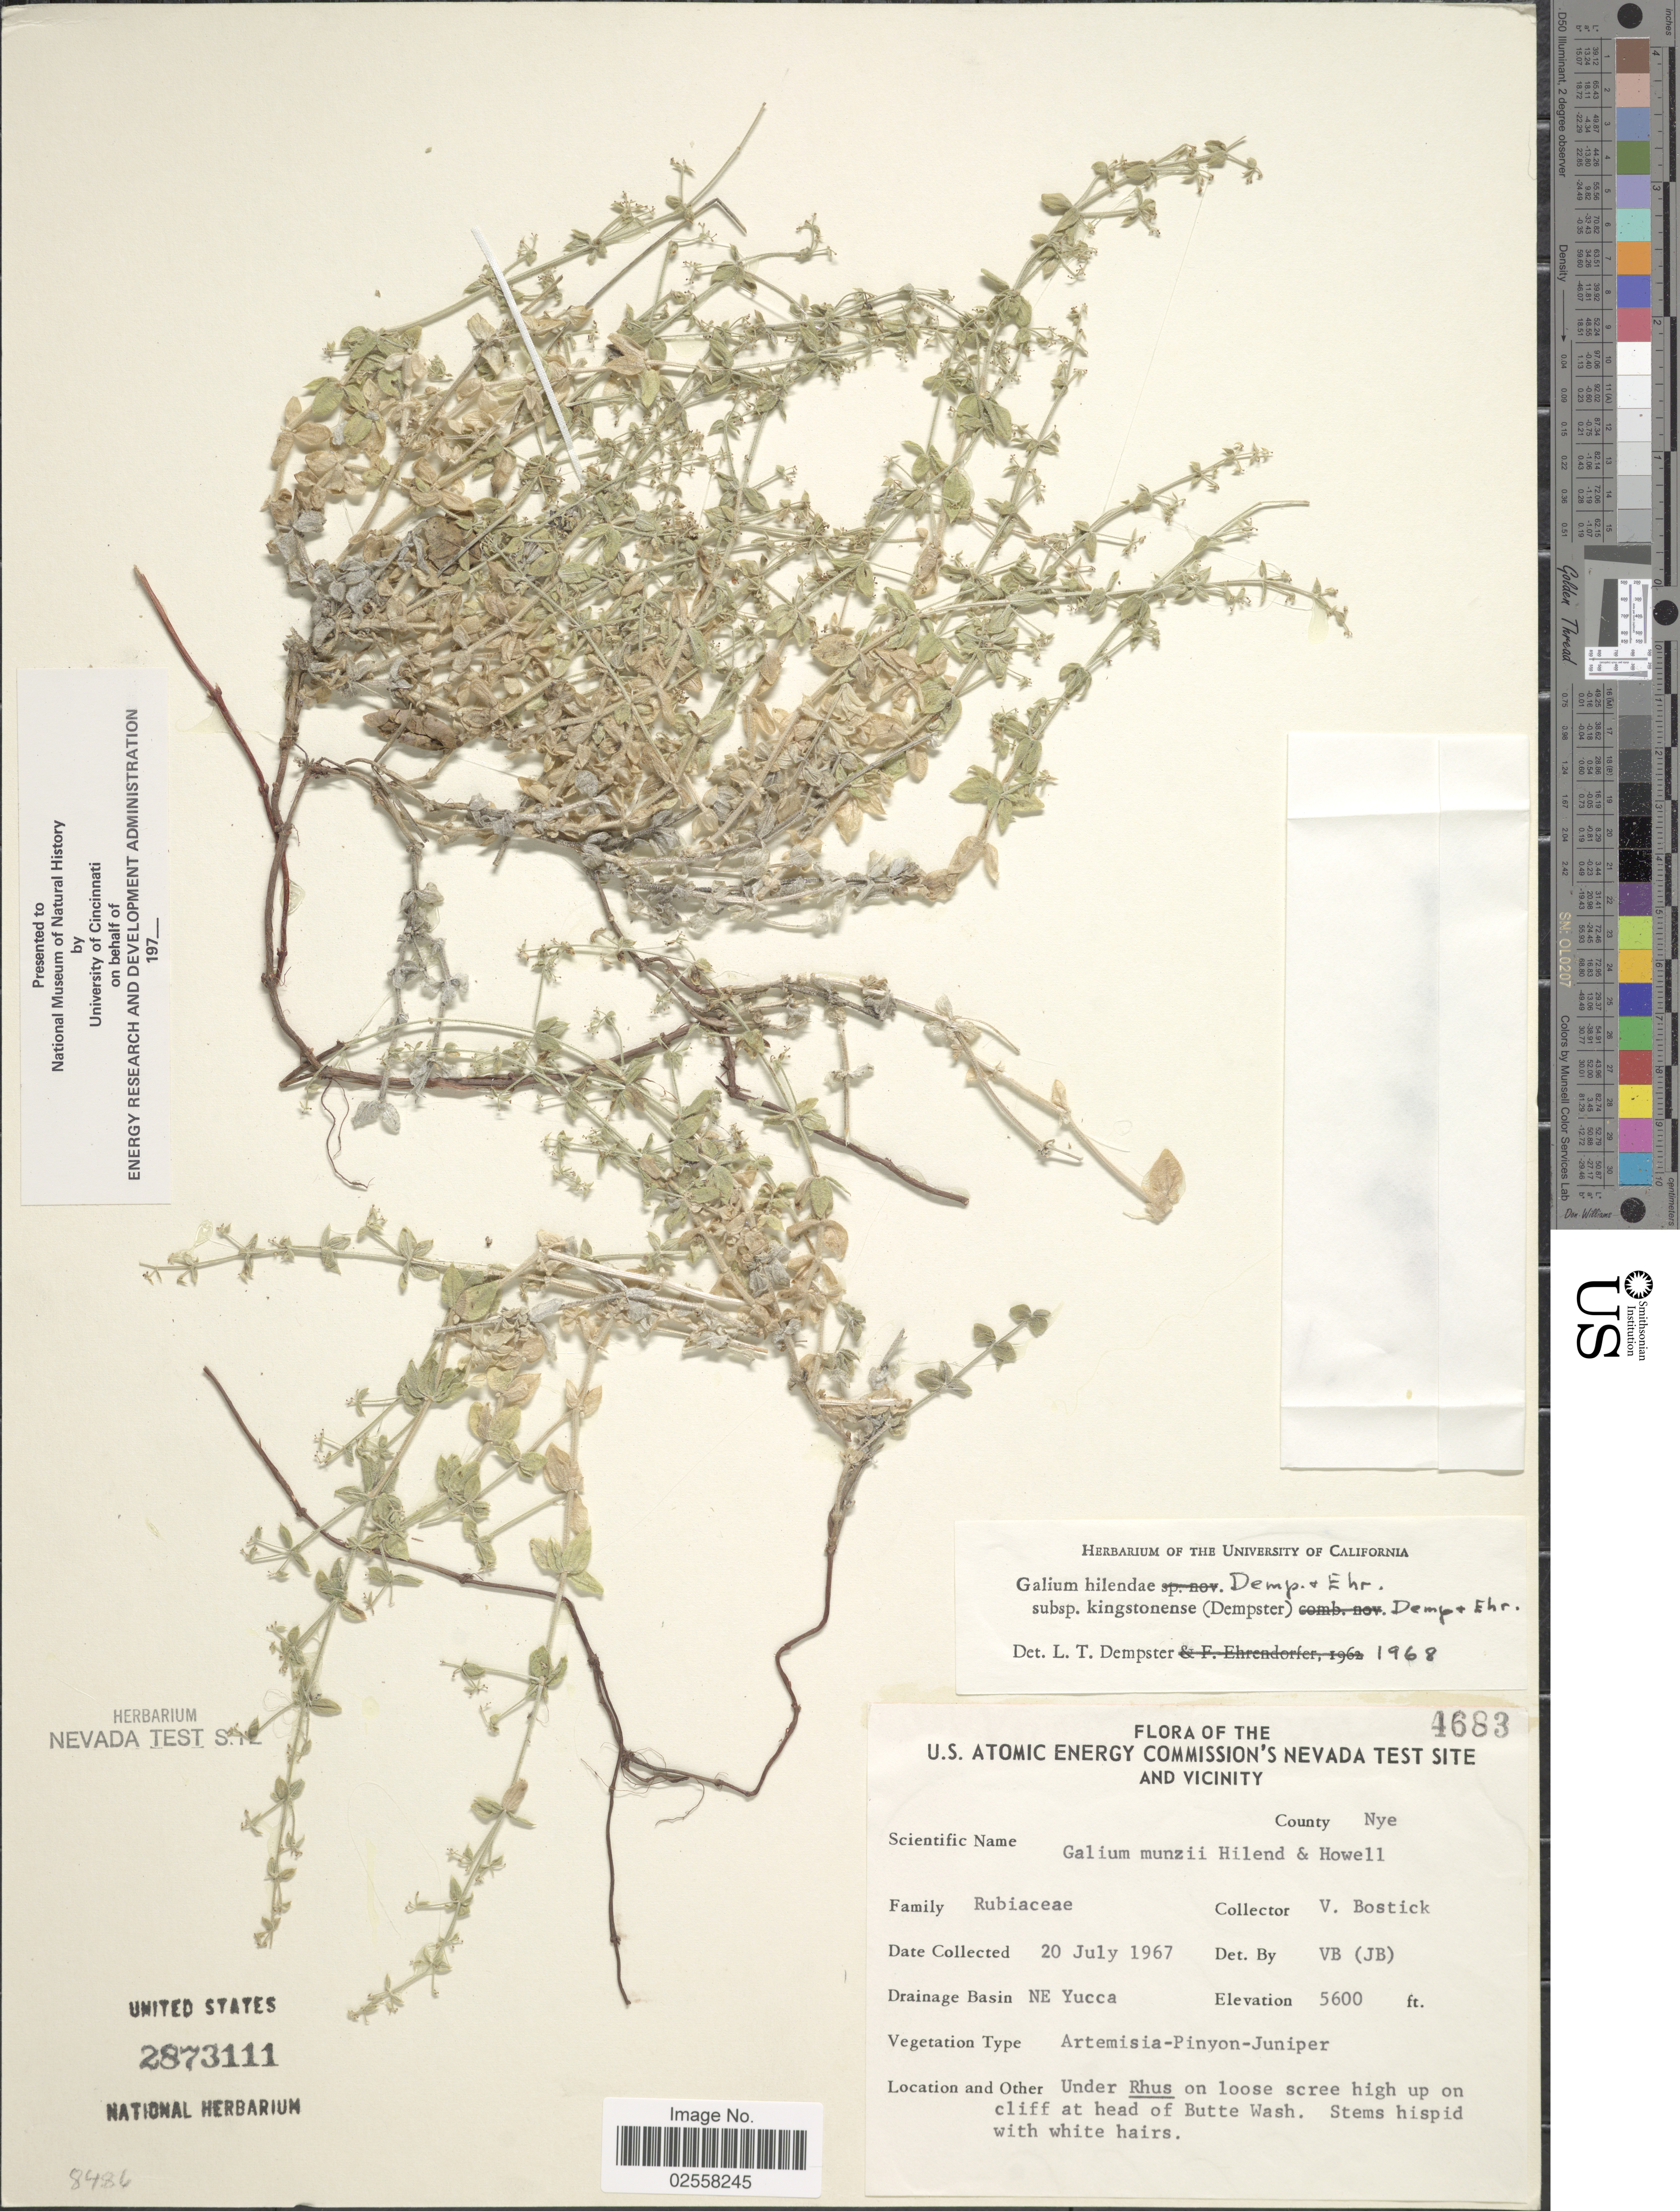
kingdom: Plantae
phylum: Tracheophyta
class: Magnoliopsida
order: Gentianales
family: Rubiaceae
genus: Galium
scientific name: Galium munzii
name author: Hilend & J.T. Howell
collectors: V. Bostick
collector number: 4683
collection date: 1967-07-20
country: United States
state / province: Nevada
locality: U.S. Atomic Energy Commission's Nevada Test Site and Vicinity, Counte Nye, NE Yucca, at head of Butte Wash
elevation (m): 1707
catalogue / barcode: US 2873111